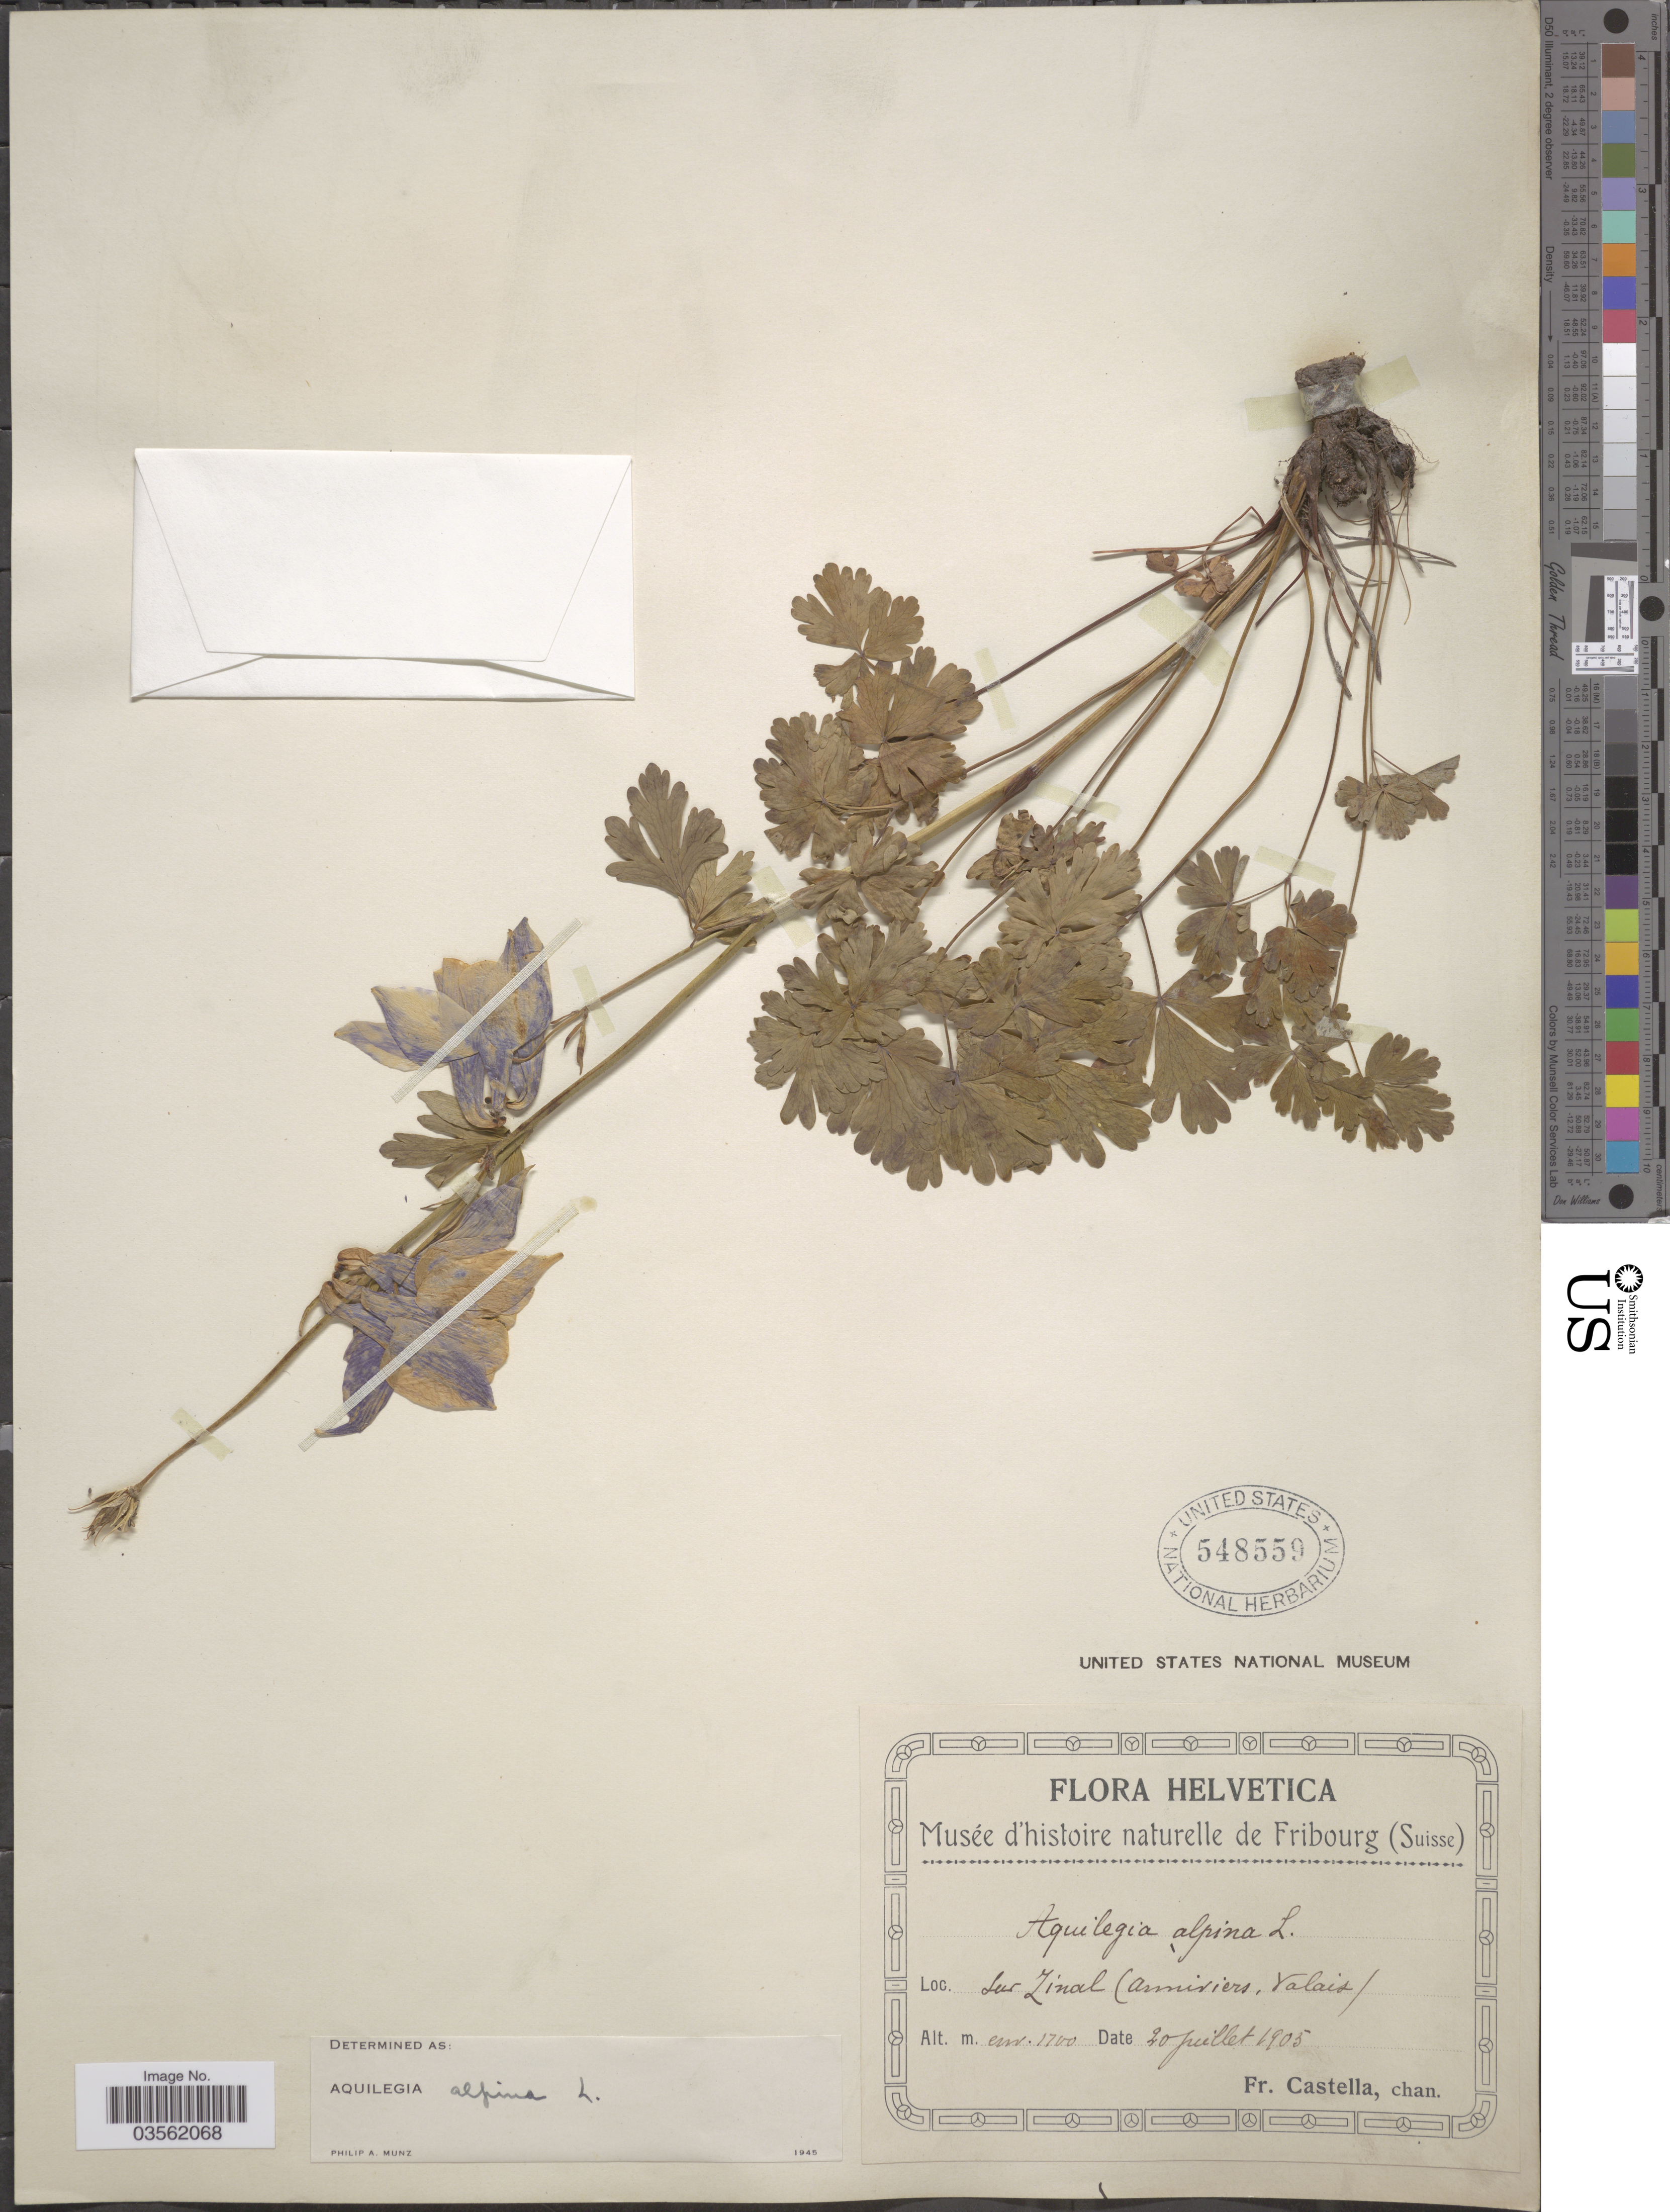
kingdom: Plantae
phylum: Tracheophyta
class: Magnoliopsida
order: Ranunculales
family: Ranunculaceae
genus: Aquilegia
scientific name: Aquilegia alpina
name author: L.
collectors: Fr. Castella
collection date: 1905-07-20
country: Switzerland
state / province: Valais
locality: Helvetica. Sur Zinal (Anniviers).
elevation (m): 1700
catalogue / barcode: US 548559